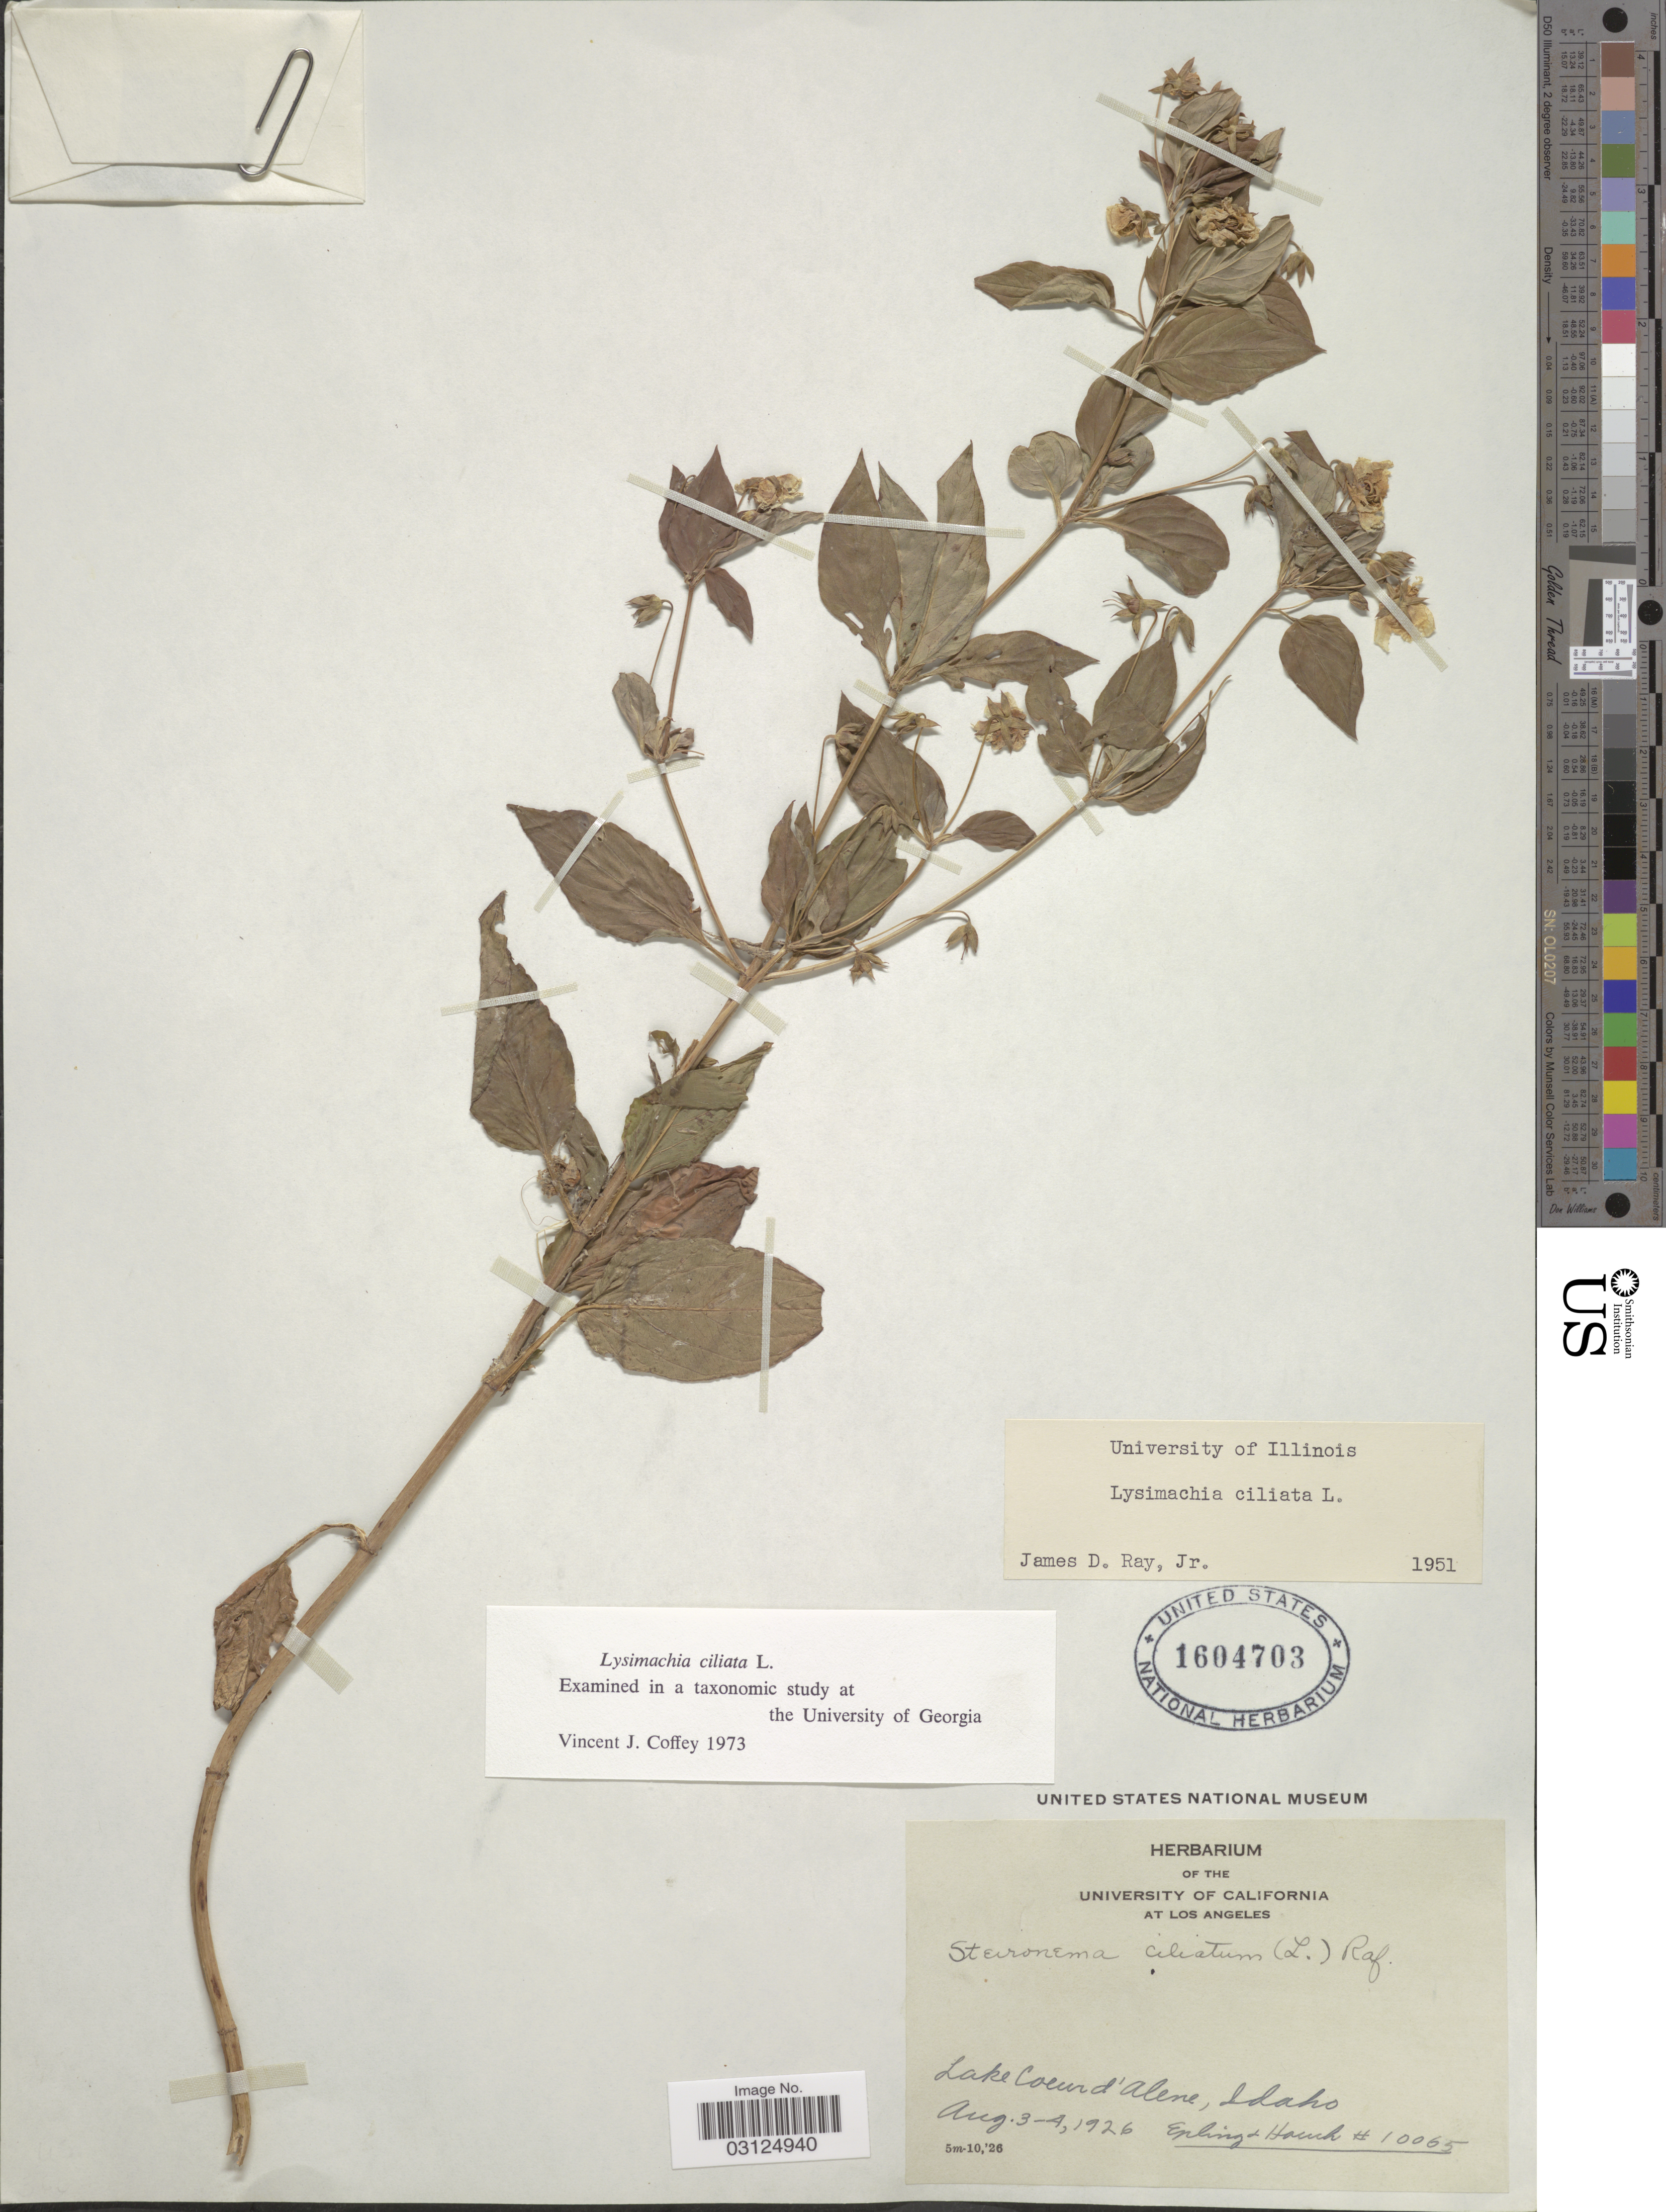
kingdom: Plantae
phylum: Tracheophyta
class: Magnoliopsida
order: Ericales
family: Primulaceae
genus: Lysimachia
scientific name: Lysimachia ciliata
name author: L.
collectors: -- Epling & -. Hauch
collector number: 10065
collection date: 1926-08-03/1926-08-04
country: United States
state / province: Idaho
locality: Lake Coeur d'Alene.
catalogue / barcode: US 1604703